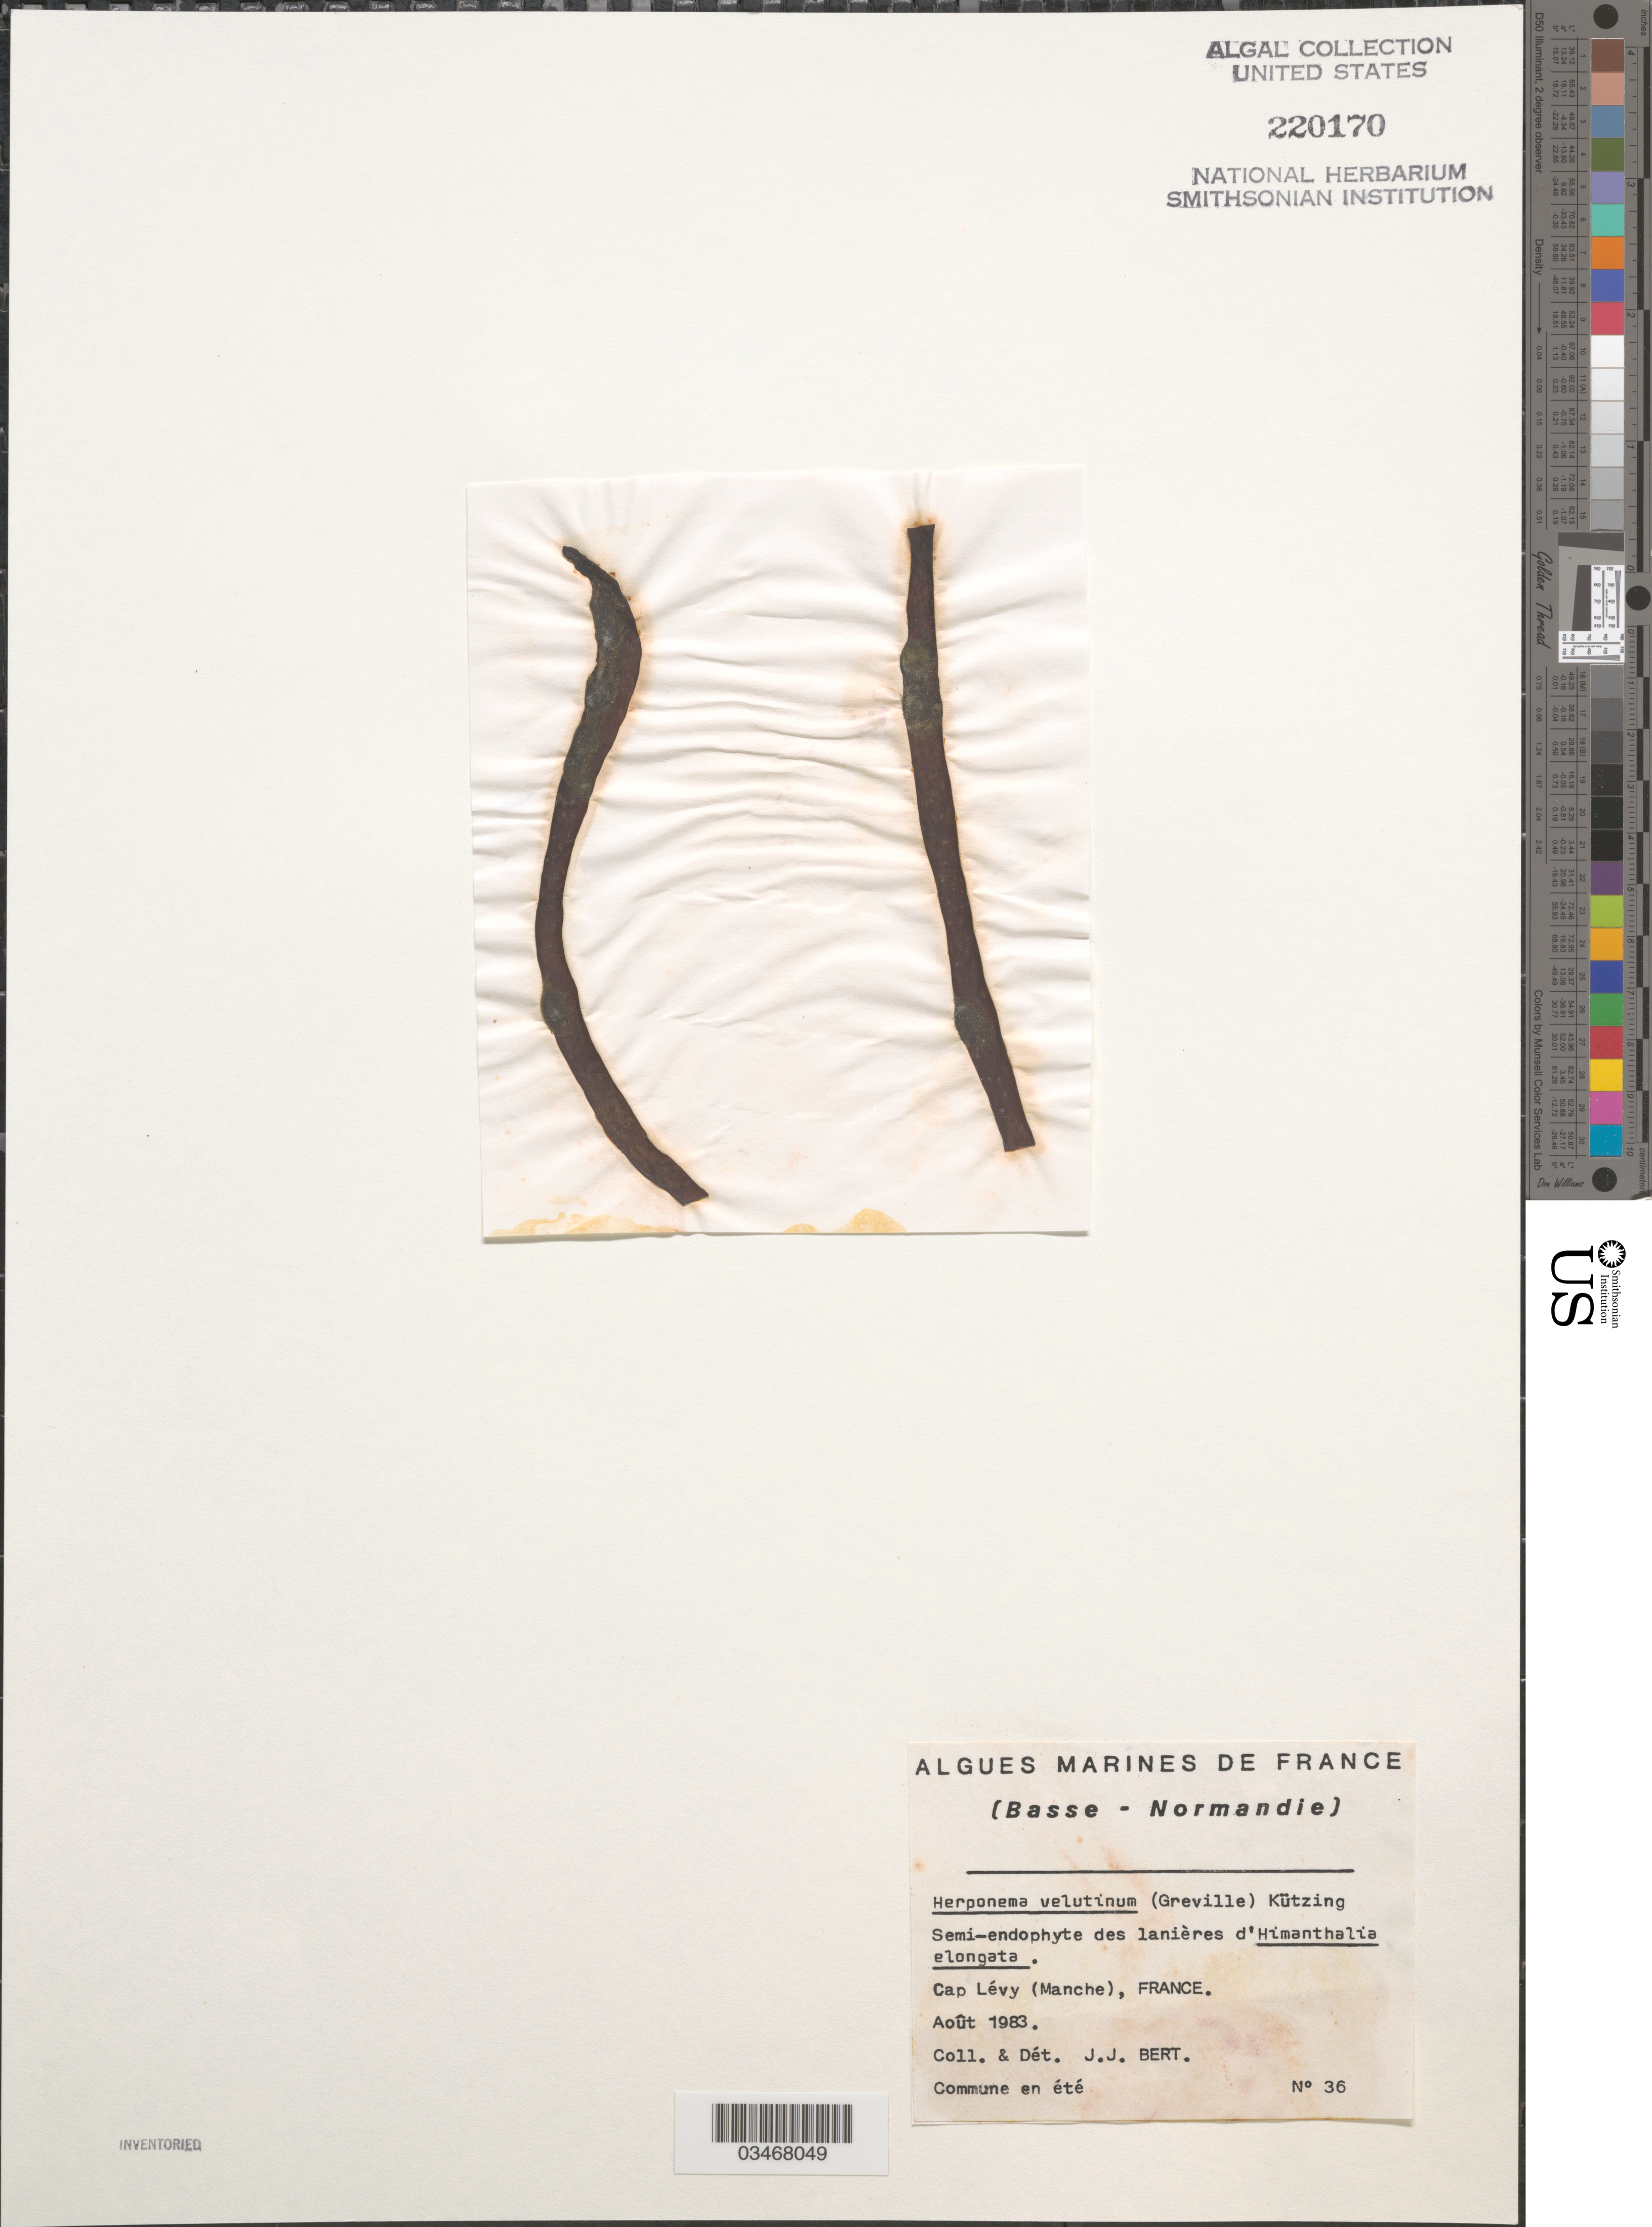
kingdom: Chromista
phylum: Ochrophyta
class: Phaeophyceae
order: Ectocarpales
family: Acinetosporaceae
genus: Herponema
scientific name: Herponema velutinum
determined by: Bert, Jean Jacques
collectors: J. Bert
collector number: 36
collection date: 1983-08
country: France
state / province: Normandie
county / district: Manche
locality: Cap Levy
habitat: Semi-endophyte des lanieres d'Himanthalia elongata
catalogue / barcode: US 220170